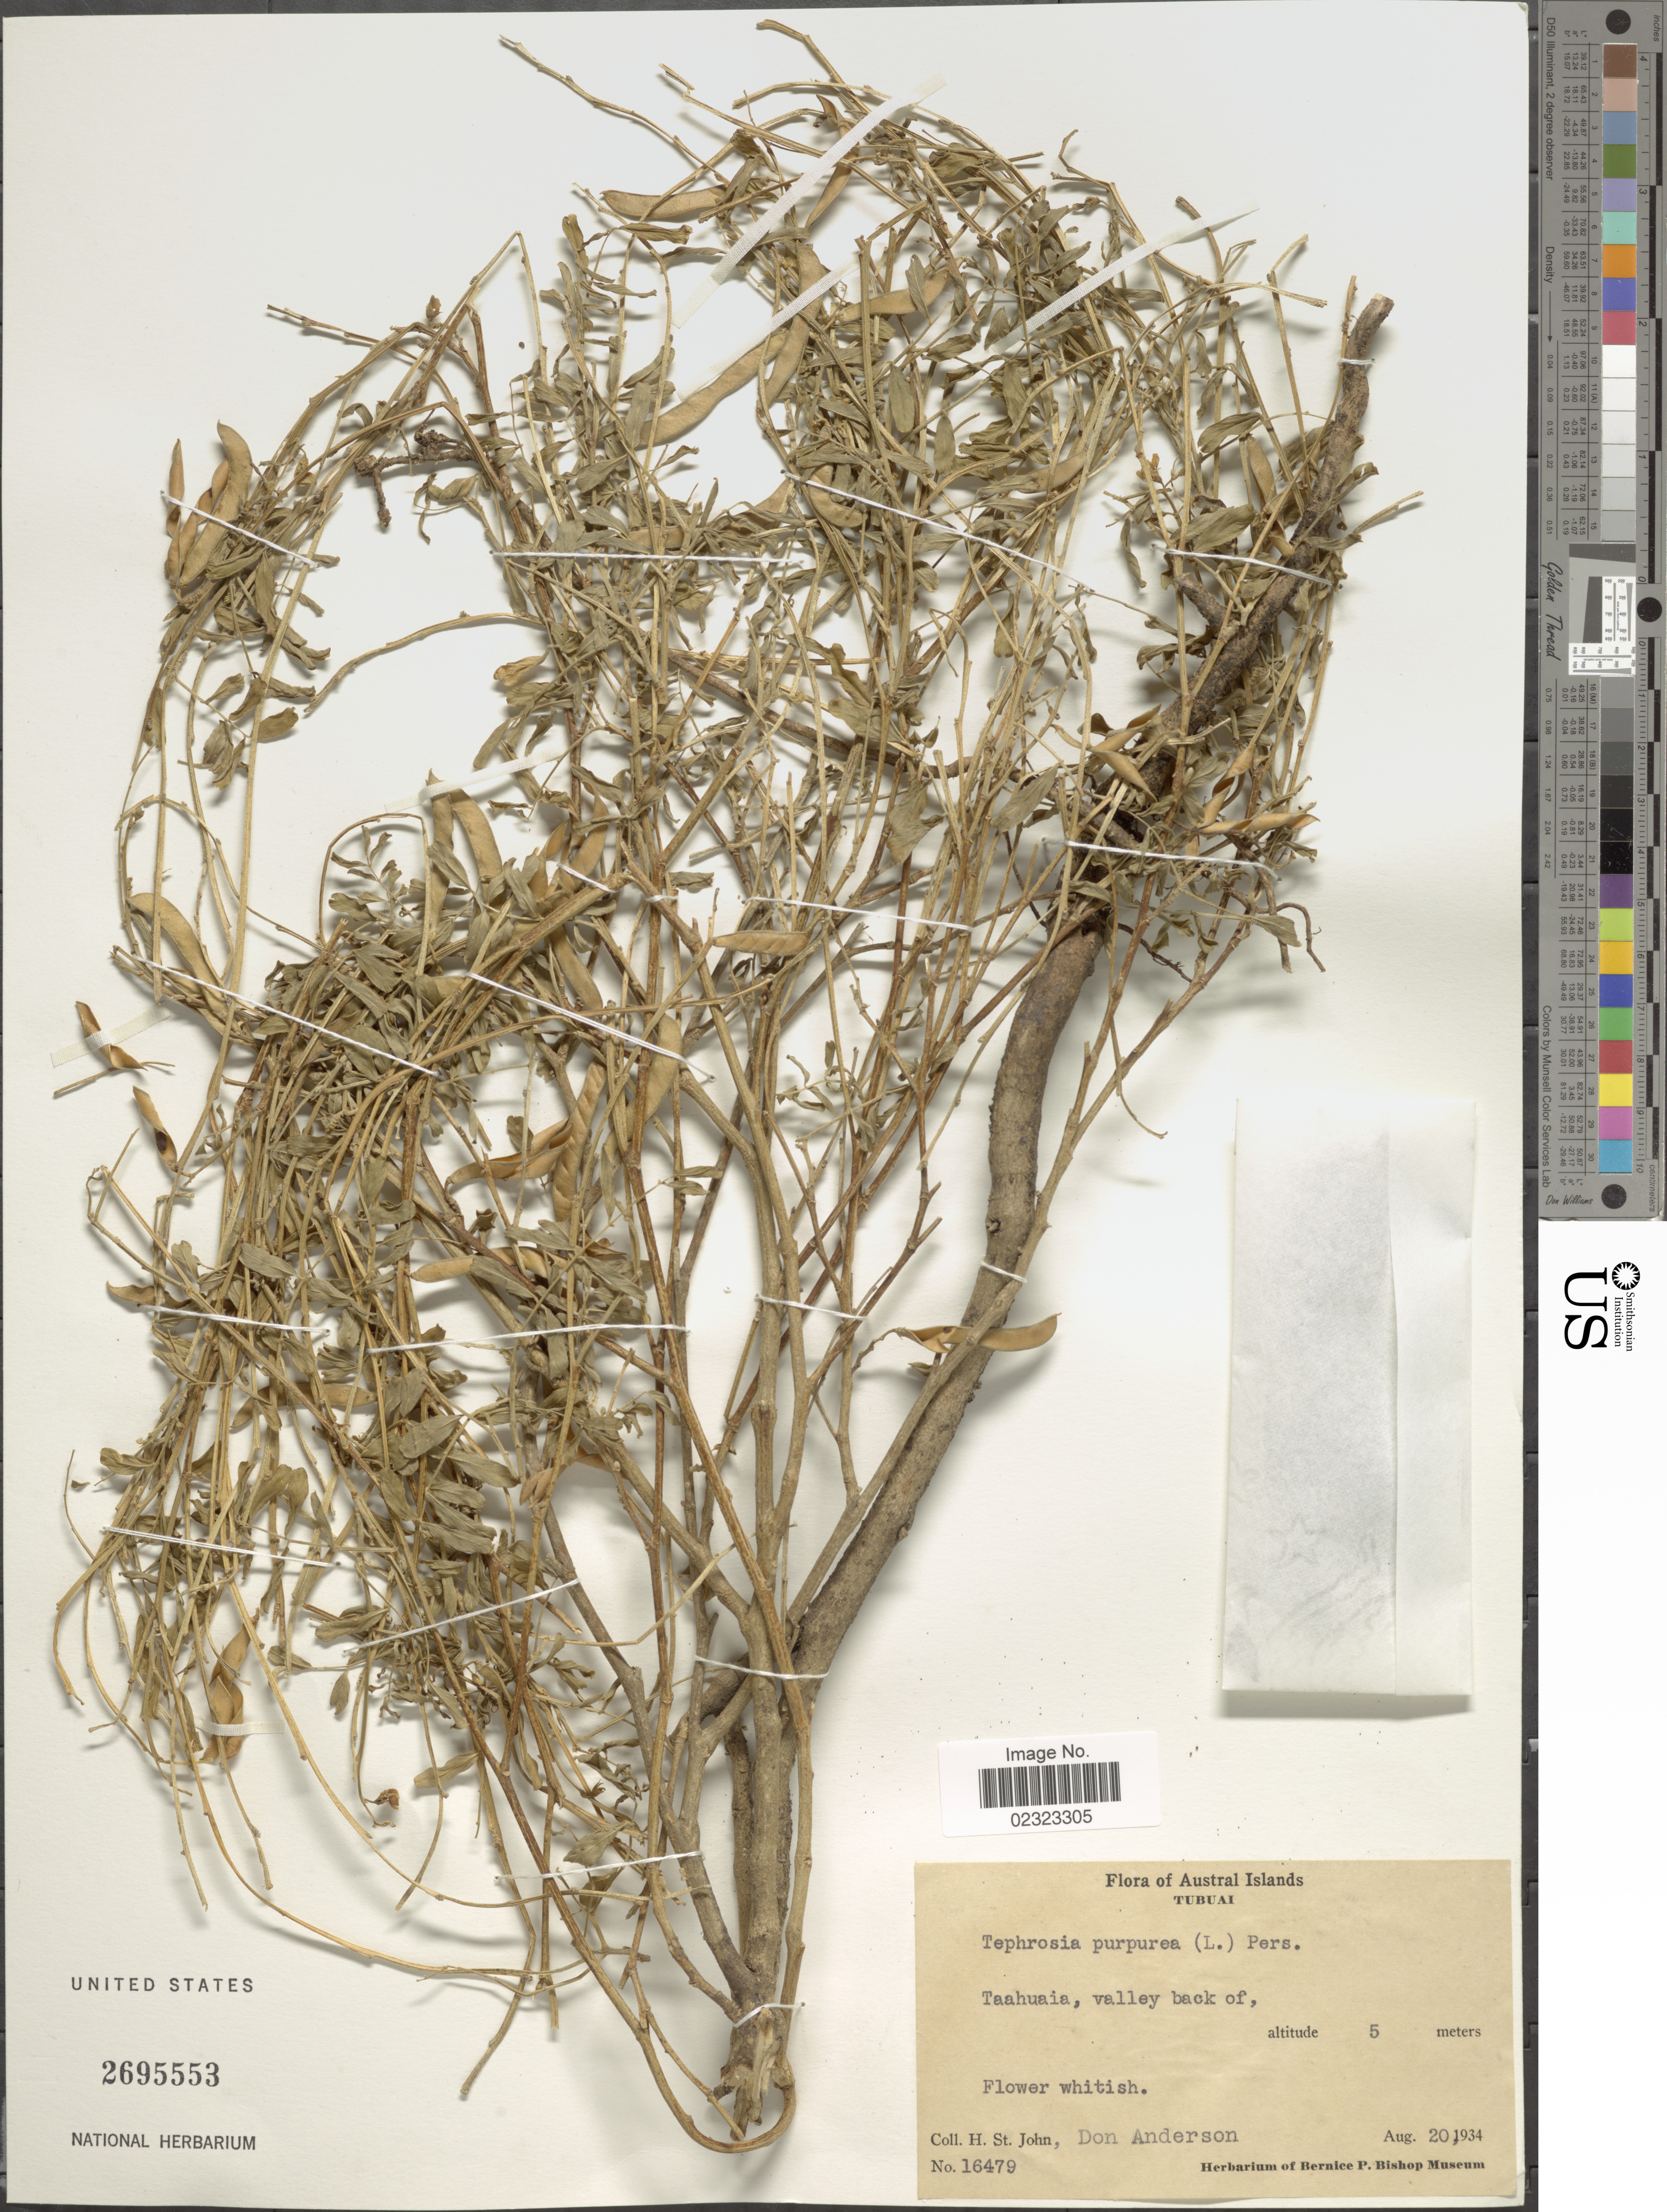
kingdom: Plantae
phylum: Tracheophyta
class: Magnoliopsida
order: Fabales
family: Fabaceae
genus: Tephrosia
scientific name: Tephrosia purpurea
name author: (L.) Pers.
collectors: H. St. John & D. Anderson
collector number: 16479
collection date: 1934-08-20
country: French Polynesia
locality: Austral Islands, Tubai, Taahuaia, valley back of..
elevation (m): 5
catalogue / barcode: US 2695553